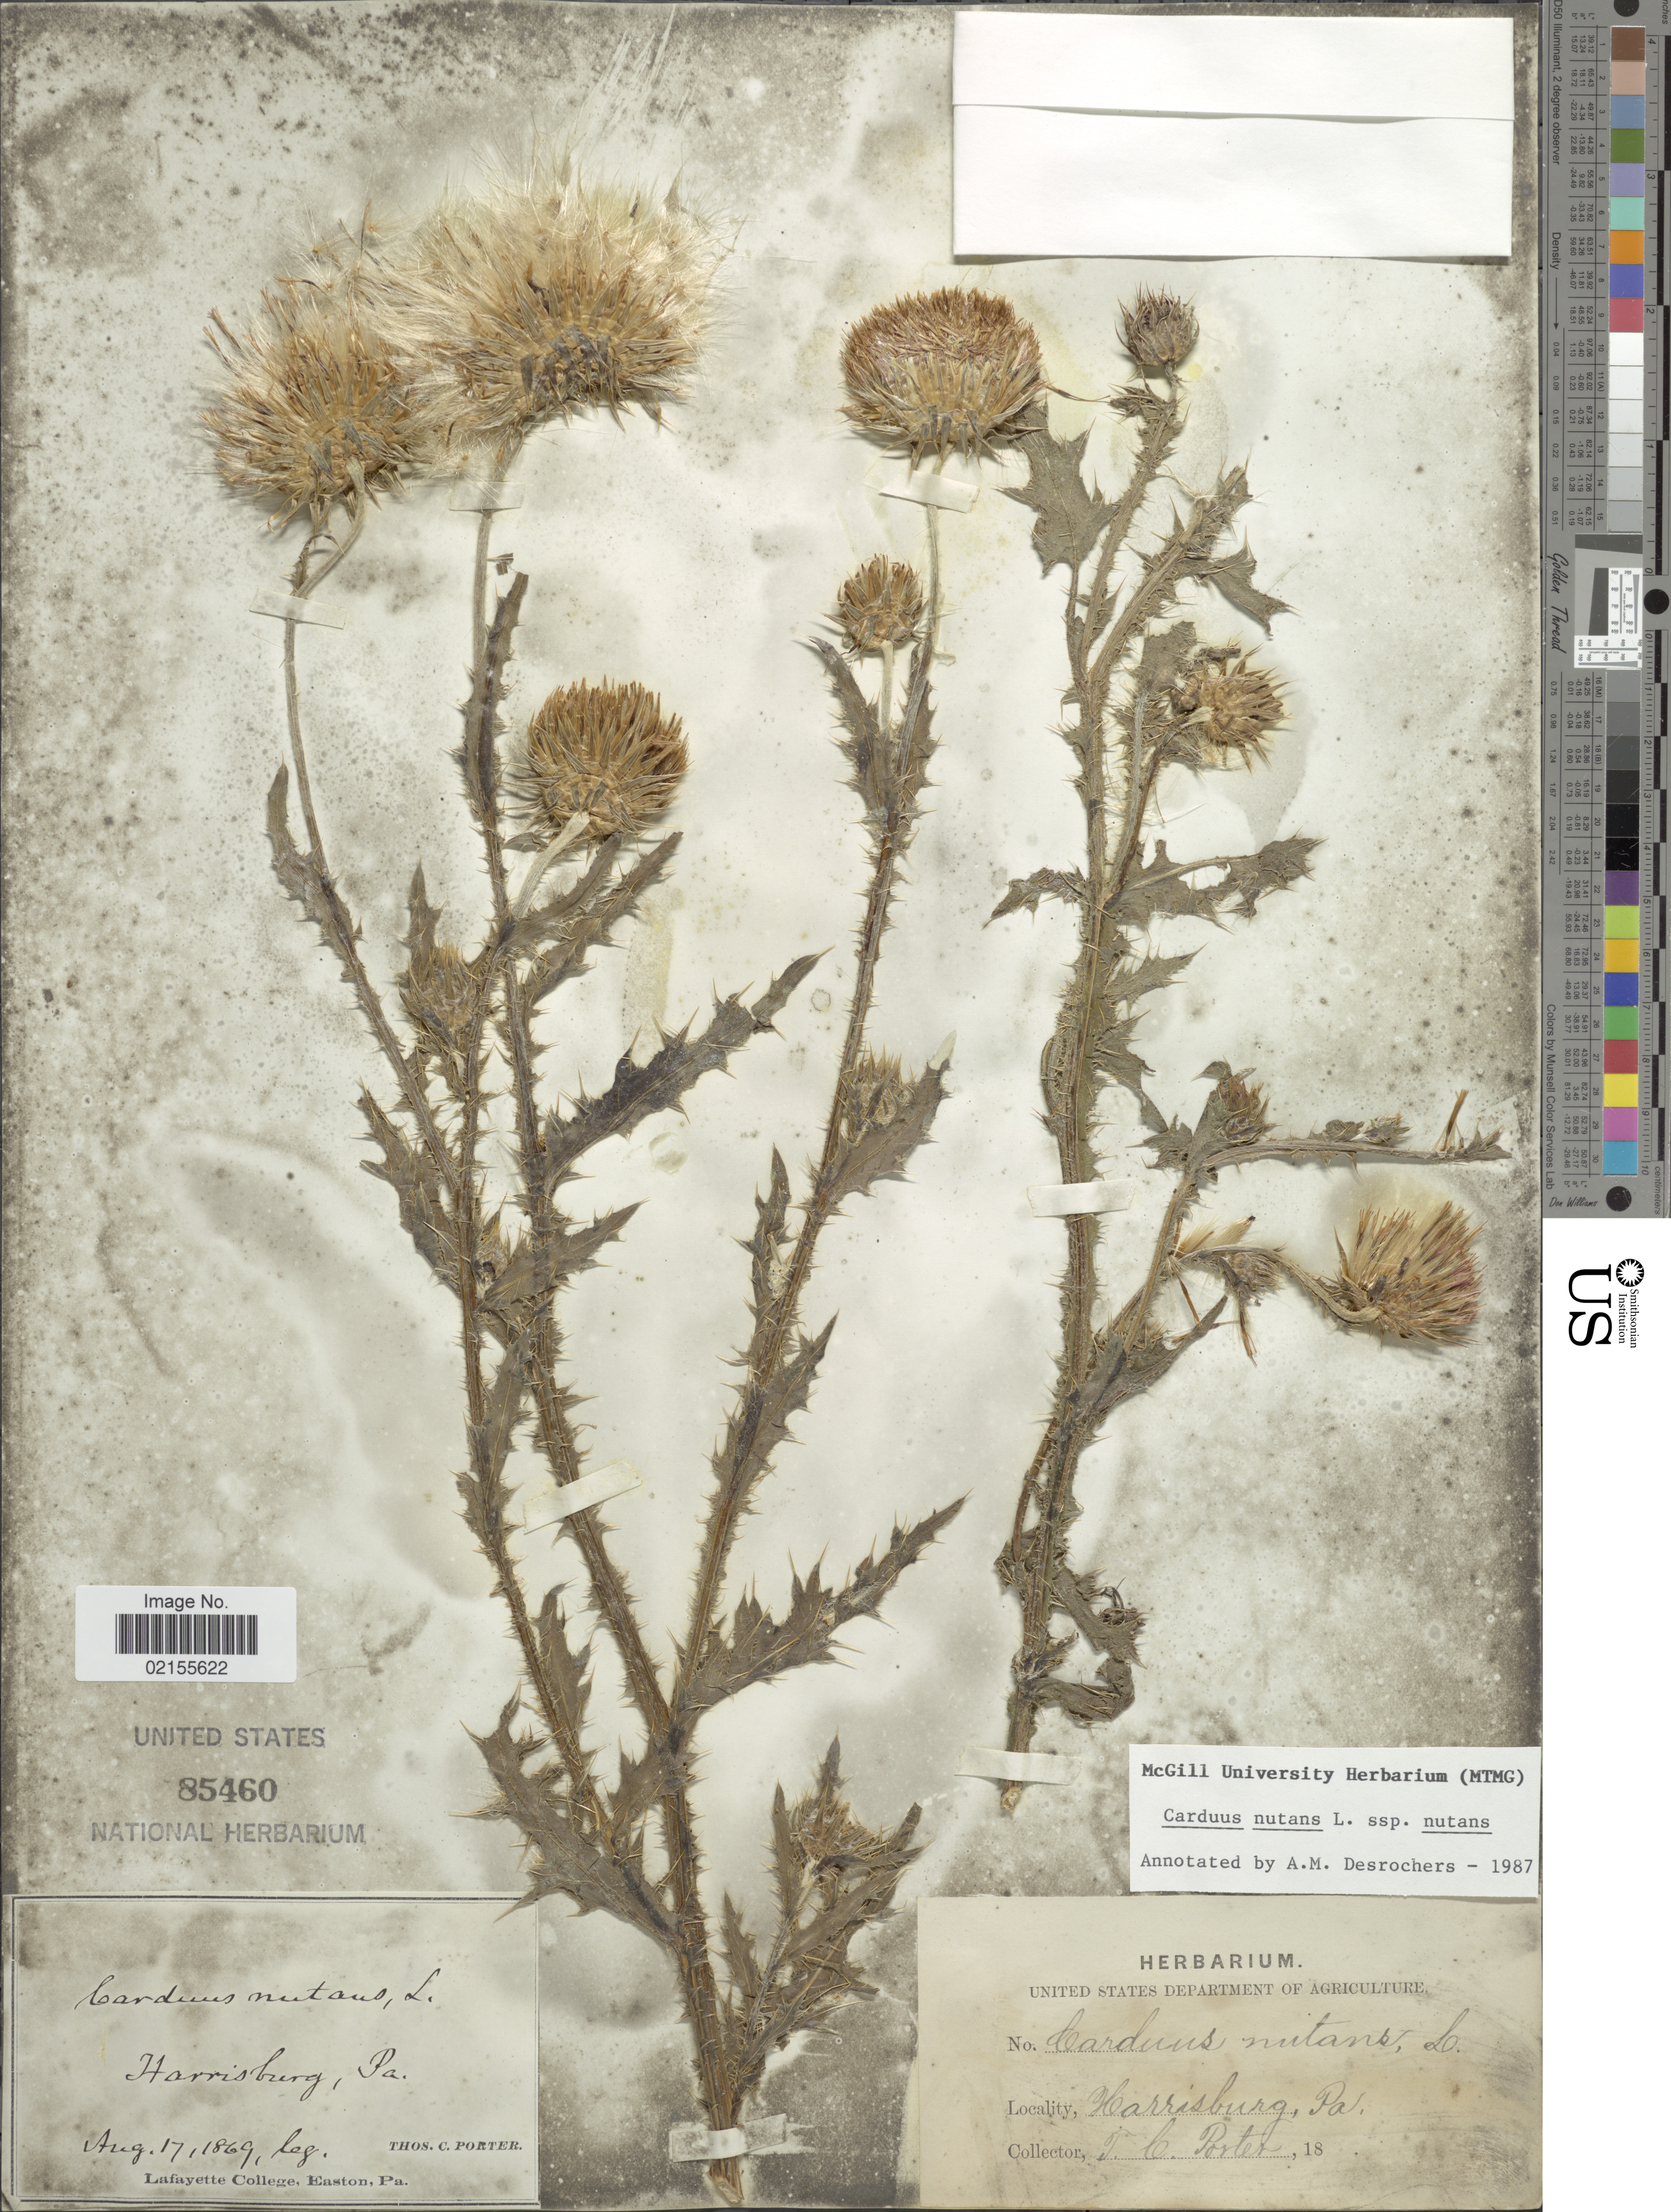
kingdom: Plantae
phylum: Tracheophyta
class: Magnoliopsida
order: Asterales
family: Asteraceae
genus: Carduus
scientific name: Carduus nutans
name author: L.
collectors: T. C. Porter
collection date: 1869-08-17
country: United States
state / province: Pennsylvania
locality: Harrisburg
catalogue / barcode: US 85460